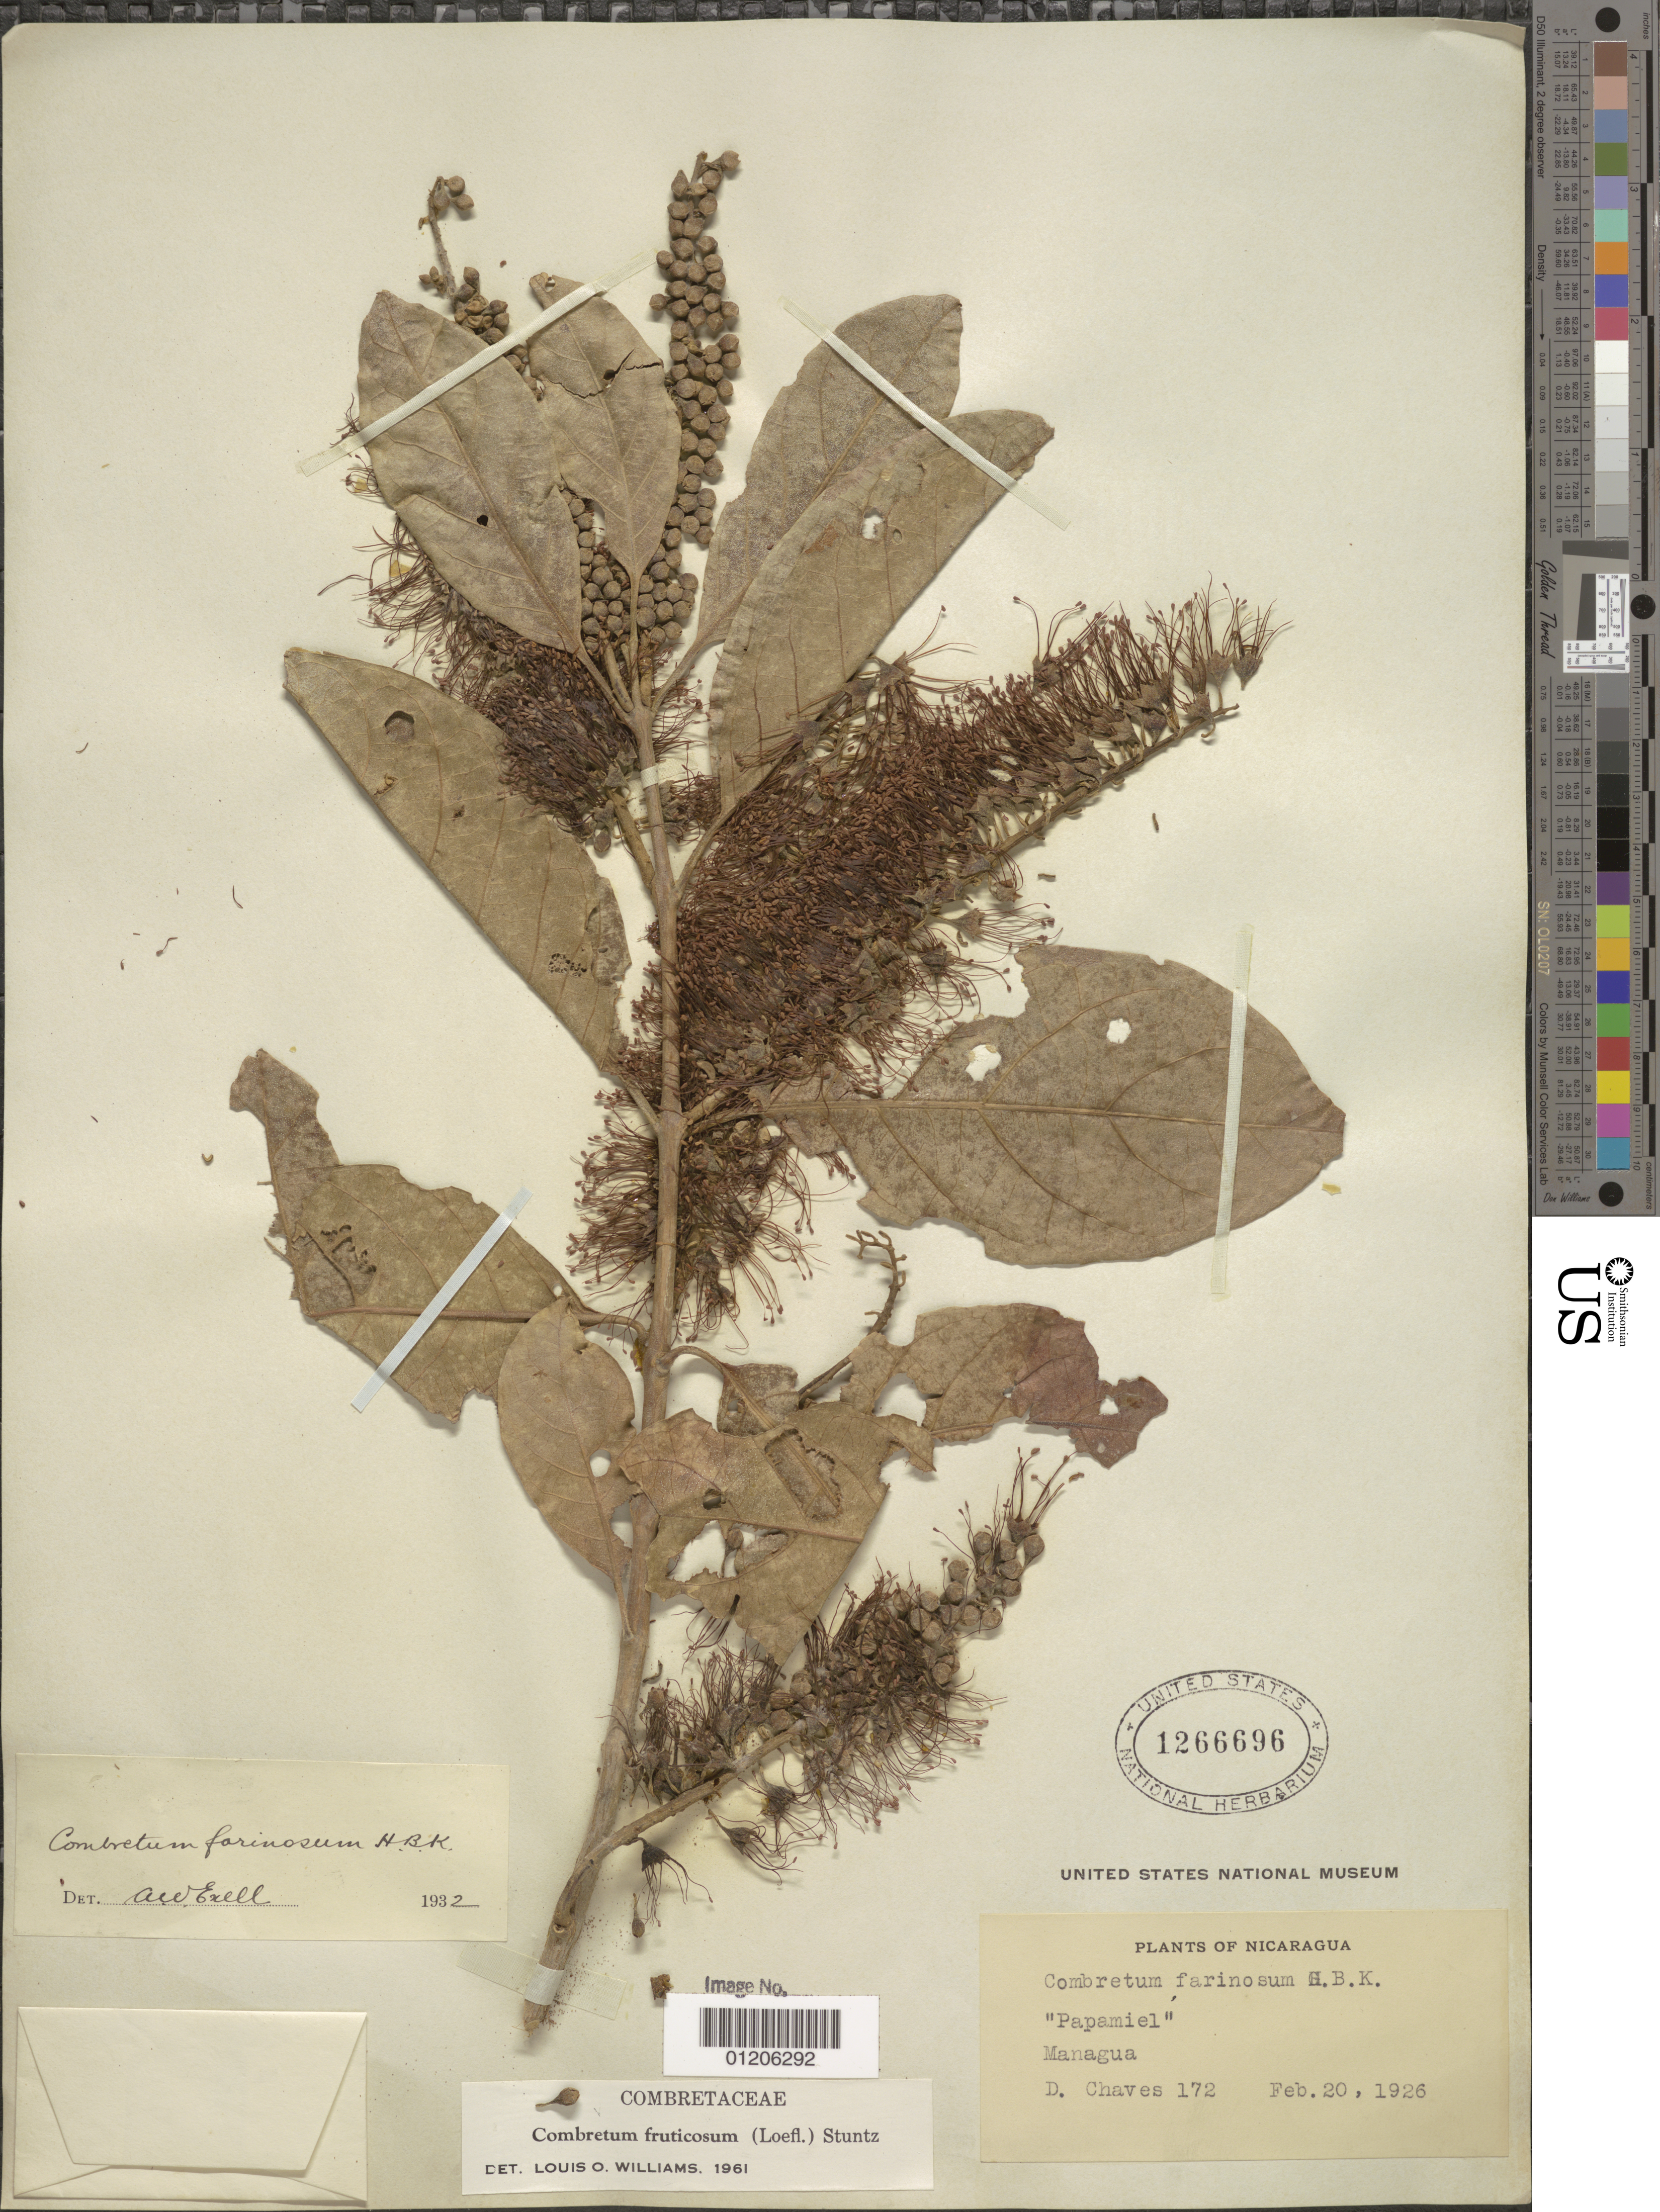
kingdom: Plantae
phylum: Tracheophyta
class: Magnoliopsida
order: Myrtales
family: Combretaceae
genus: Combretum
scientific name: Combretum fruticosum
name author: (Loefl.) Stuntz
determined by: Williams, Louis O.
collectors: D. Chaves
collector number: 172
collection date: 1926-02-20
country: Nicaragua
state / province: Managua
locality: Managua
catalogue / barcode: US 1266696